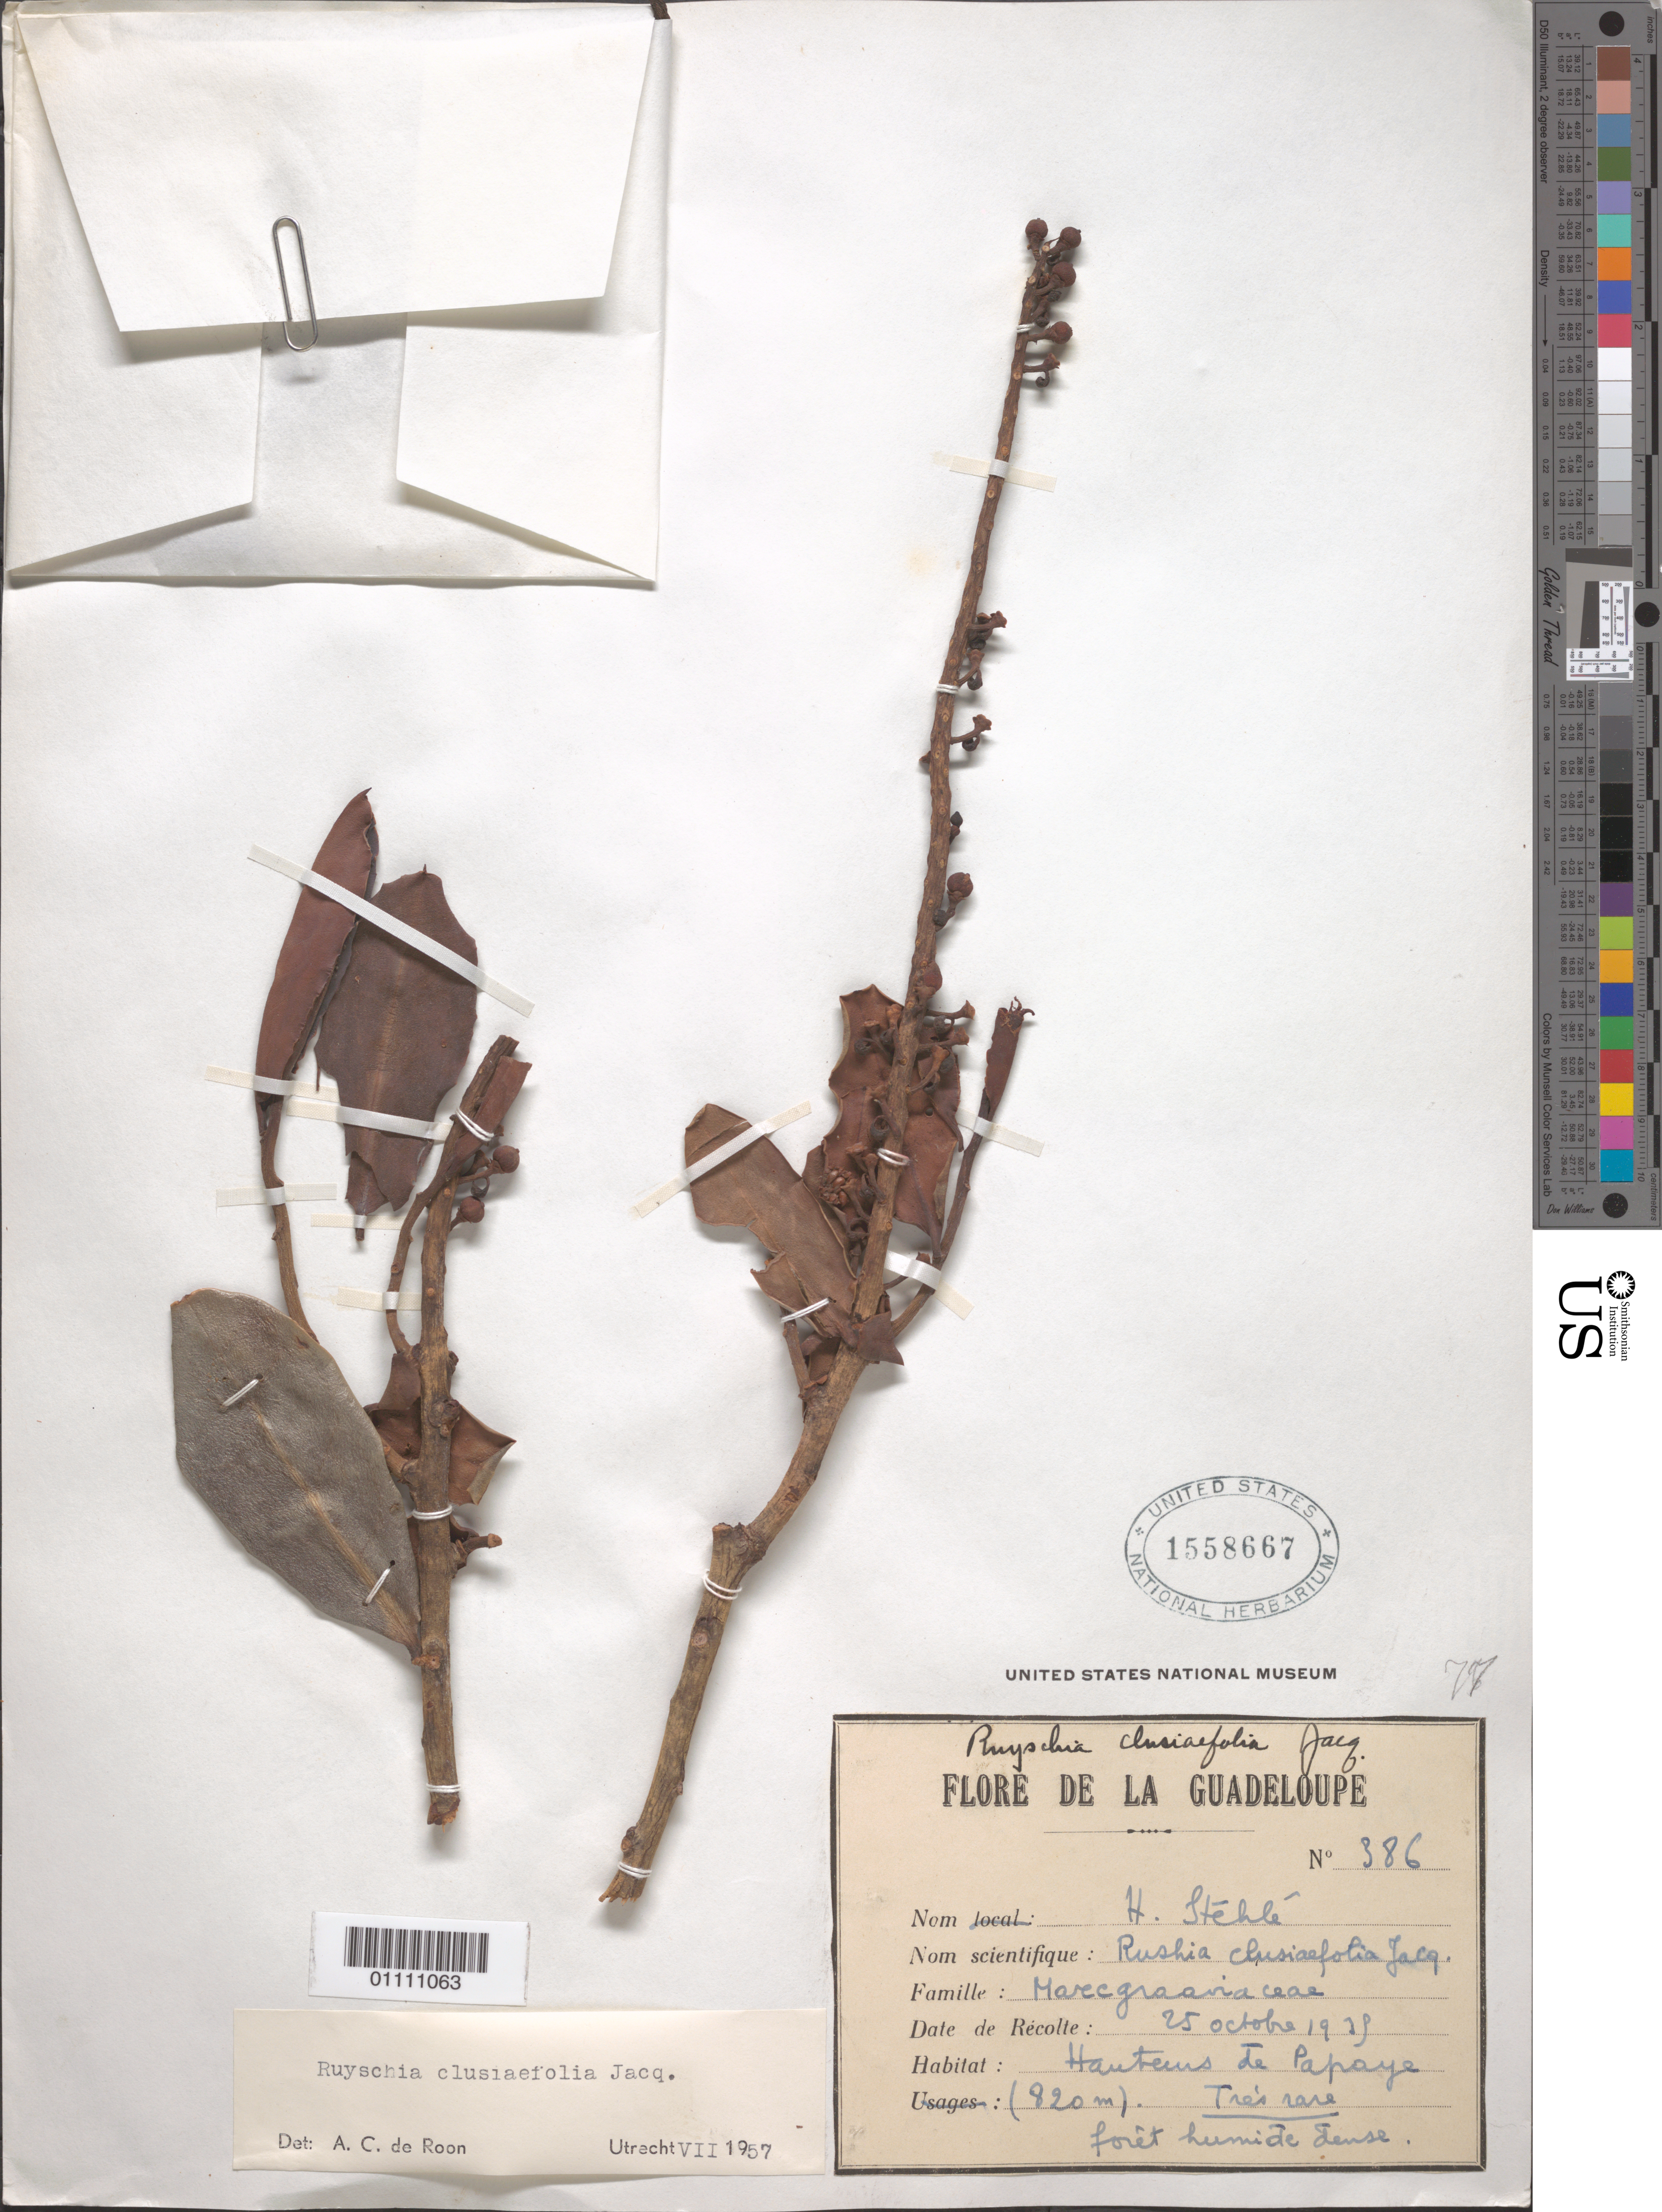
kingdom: Plantae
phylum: Tracheophyta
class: Magnoliopsida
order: Ericales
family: Marcgraviaceae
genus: Ruyschia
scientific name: Ruyschia clusiifolia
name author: Jacq.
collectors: H. Stehlé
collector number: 386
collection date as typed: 25 Oct 1939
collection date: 1939-10-25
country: Guadeloupe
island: Basse Terre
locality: Basse-Terre: Hauteurs de Papaye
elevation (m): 820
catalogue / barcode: US 1558667